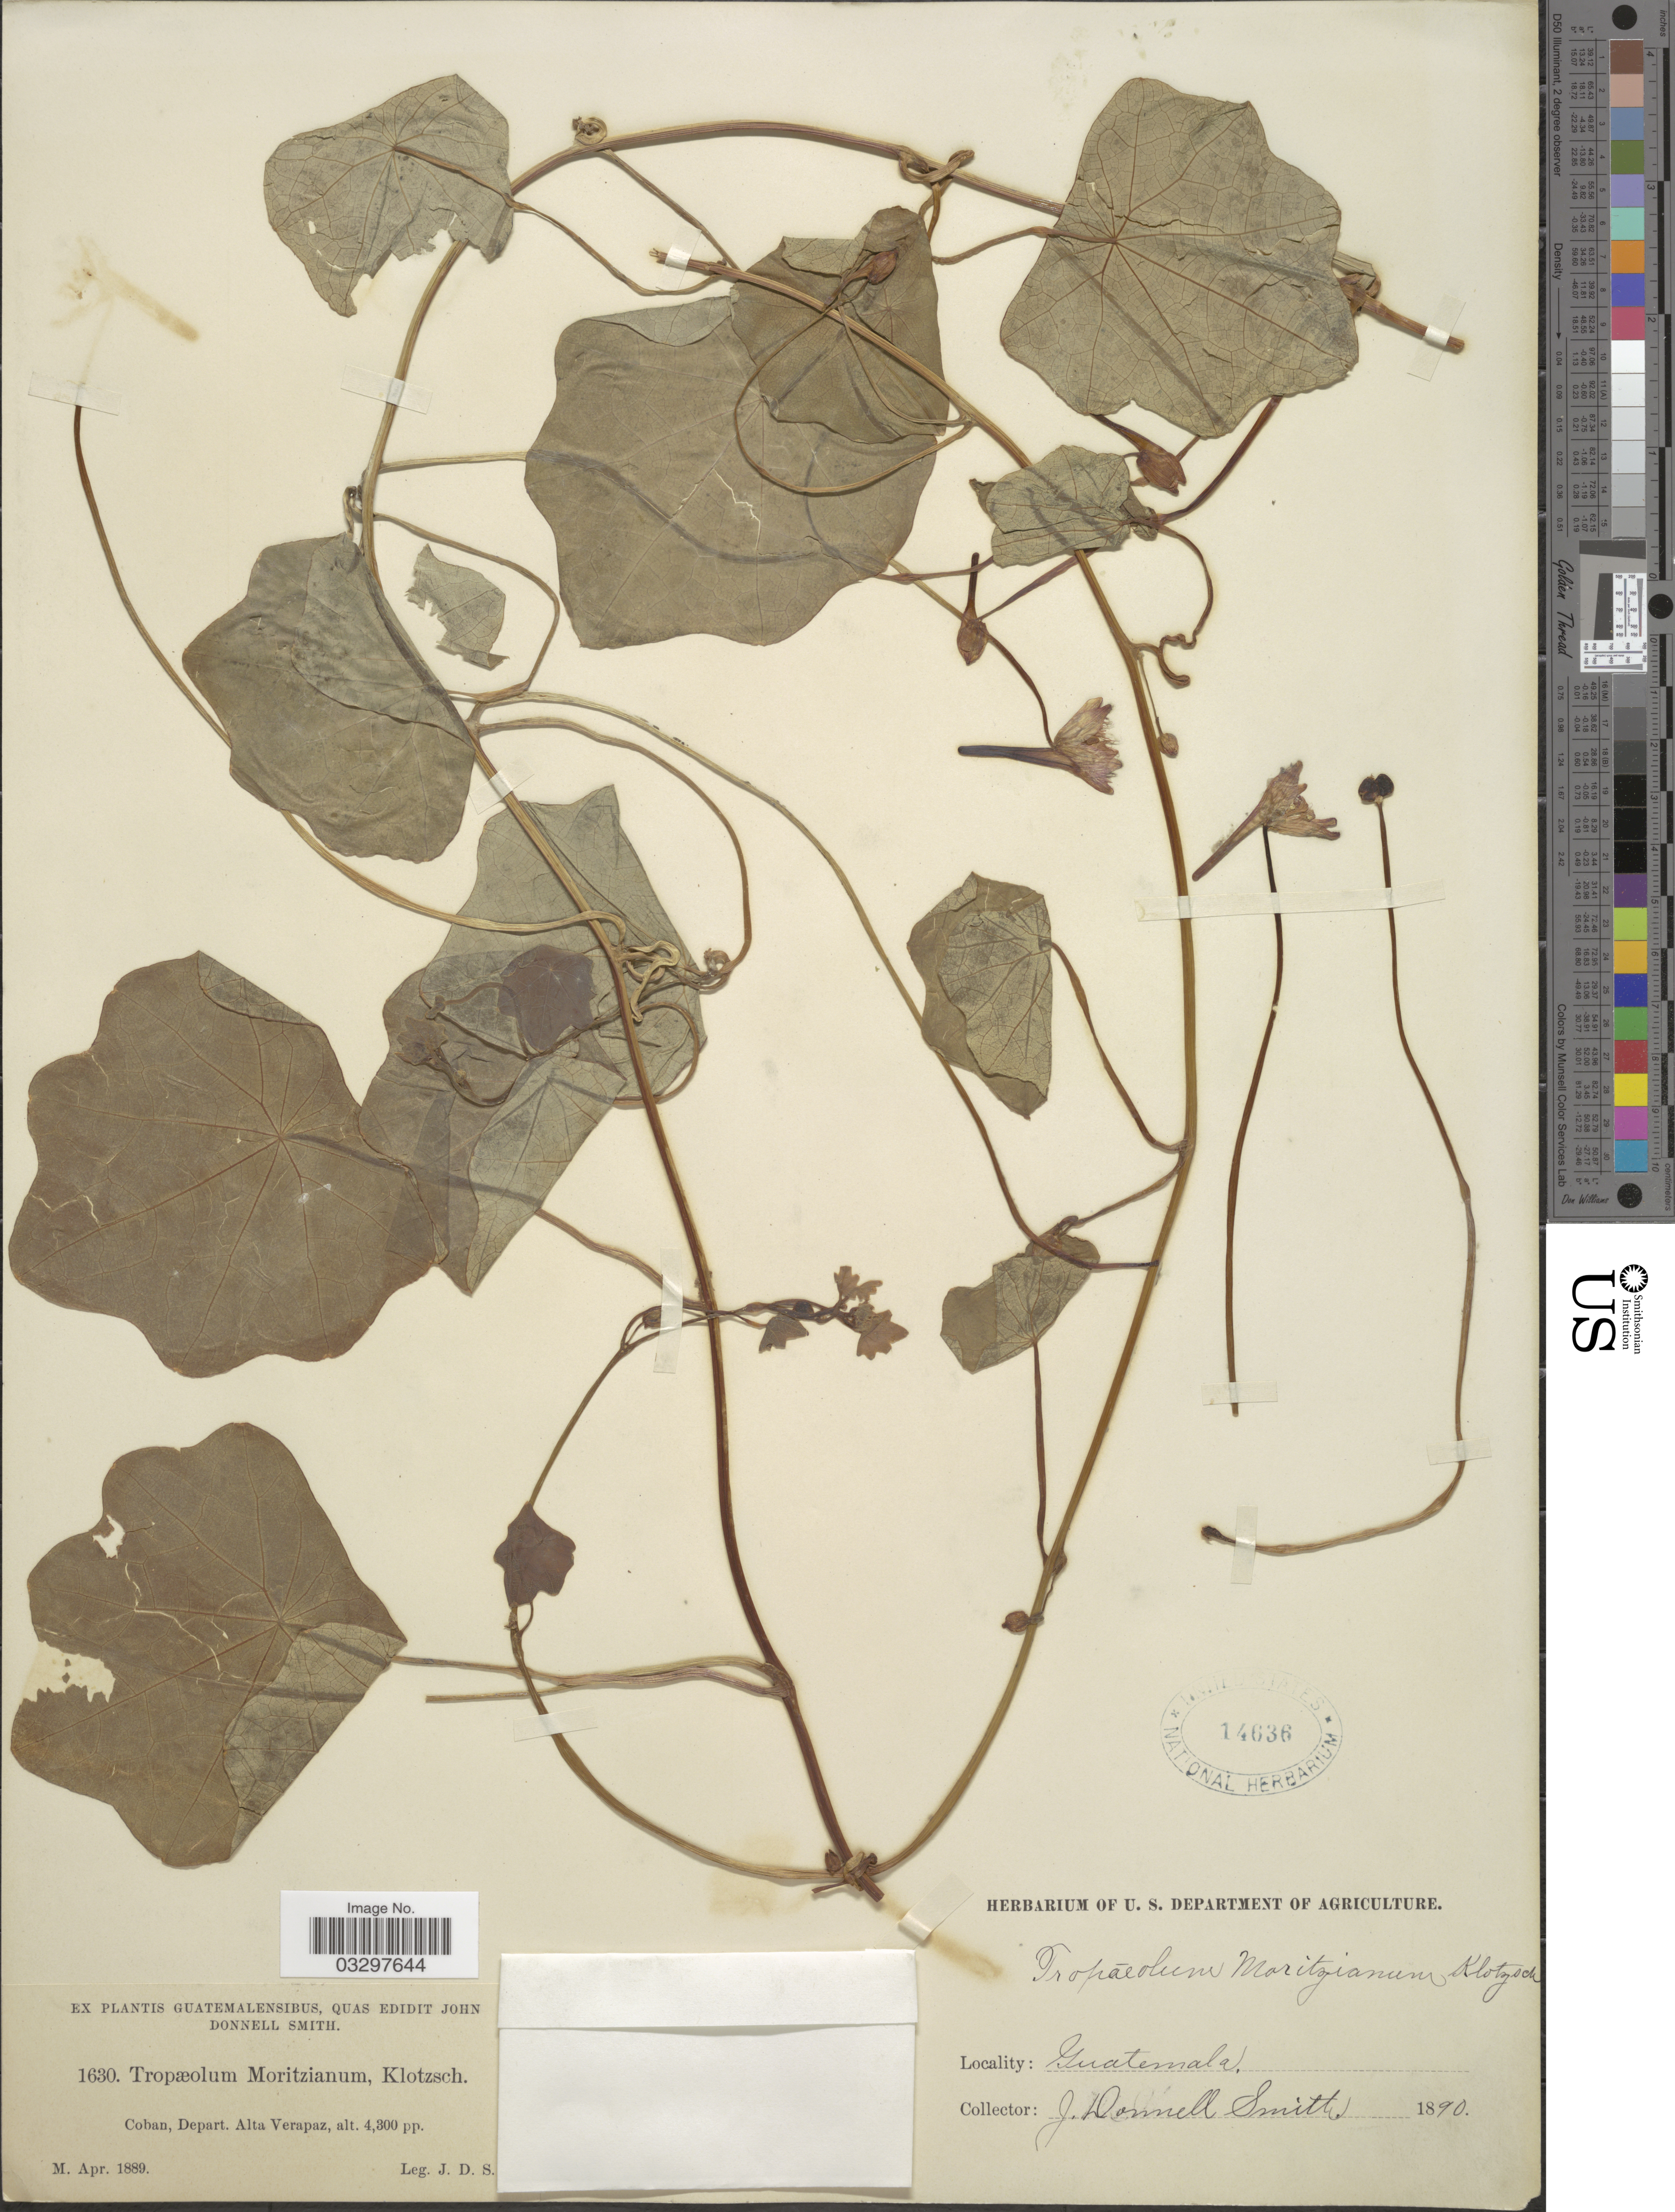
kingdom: Plantae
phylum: Tracheophyta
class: Magnoliopsida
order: Brassicales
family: Tropaeolaceae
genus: Tropaeolum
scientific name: Tropaeolum moritzianum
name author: Klotzsch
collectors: J. Donnell Smith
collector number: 1630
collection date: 1889-04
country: Guatemala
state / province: Alta Verapaz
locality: Coban, Depart. Alta Verapaz.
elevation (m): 1311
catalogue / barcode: US 14636